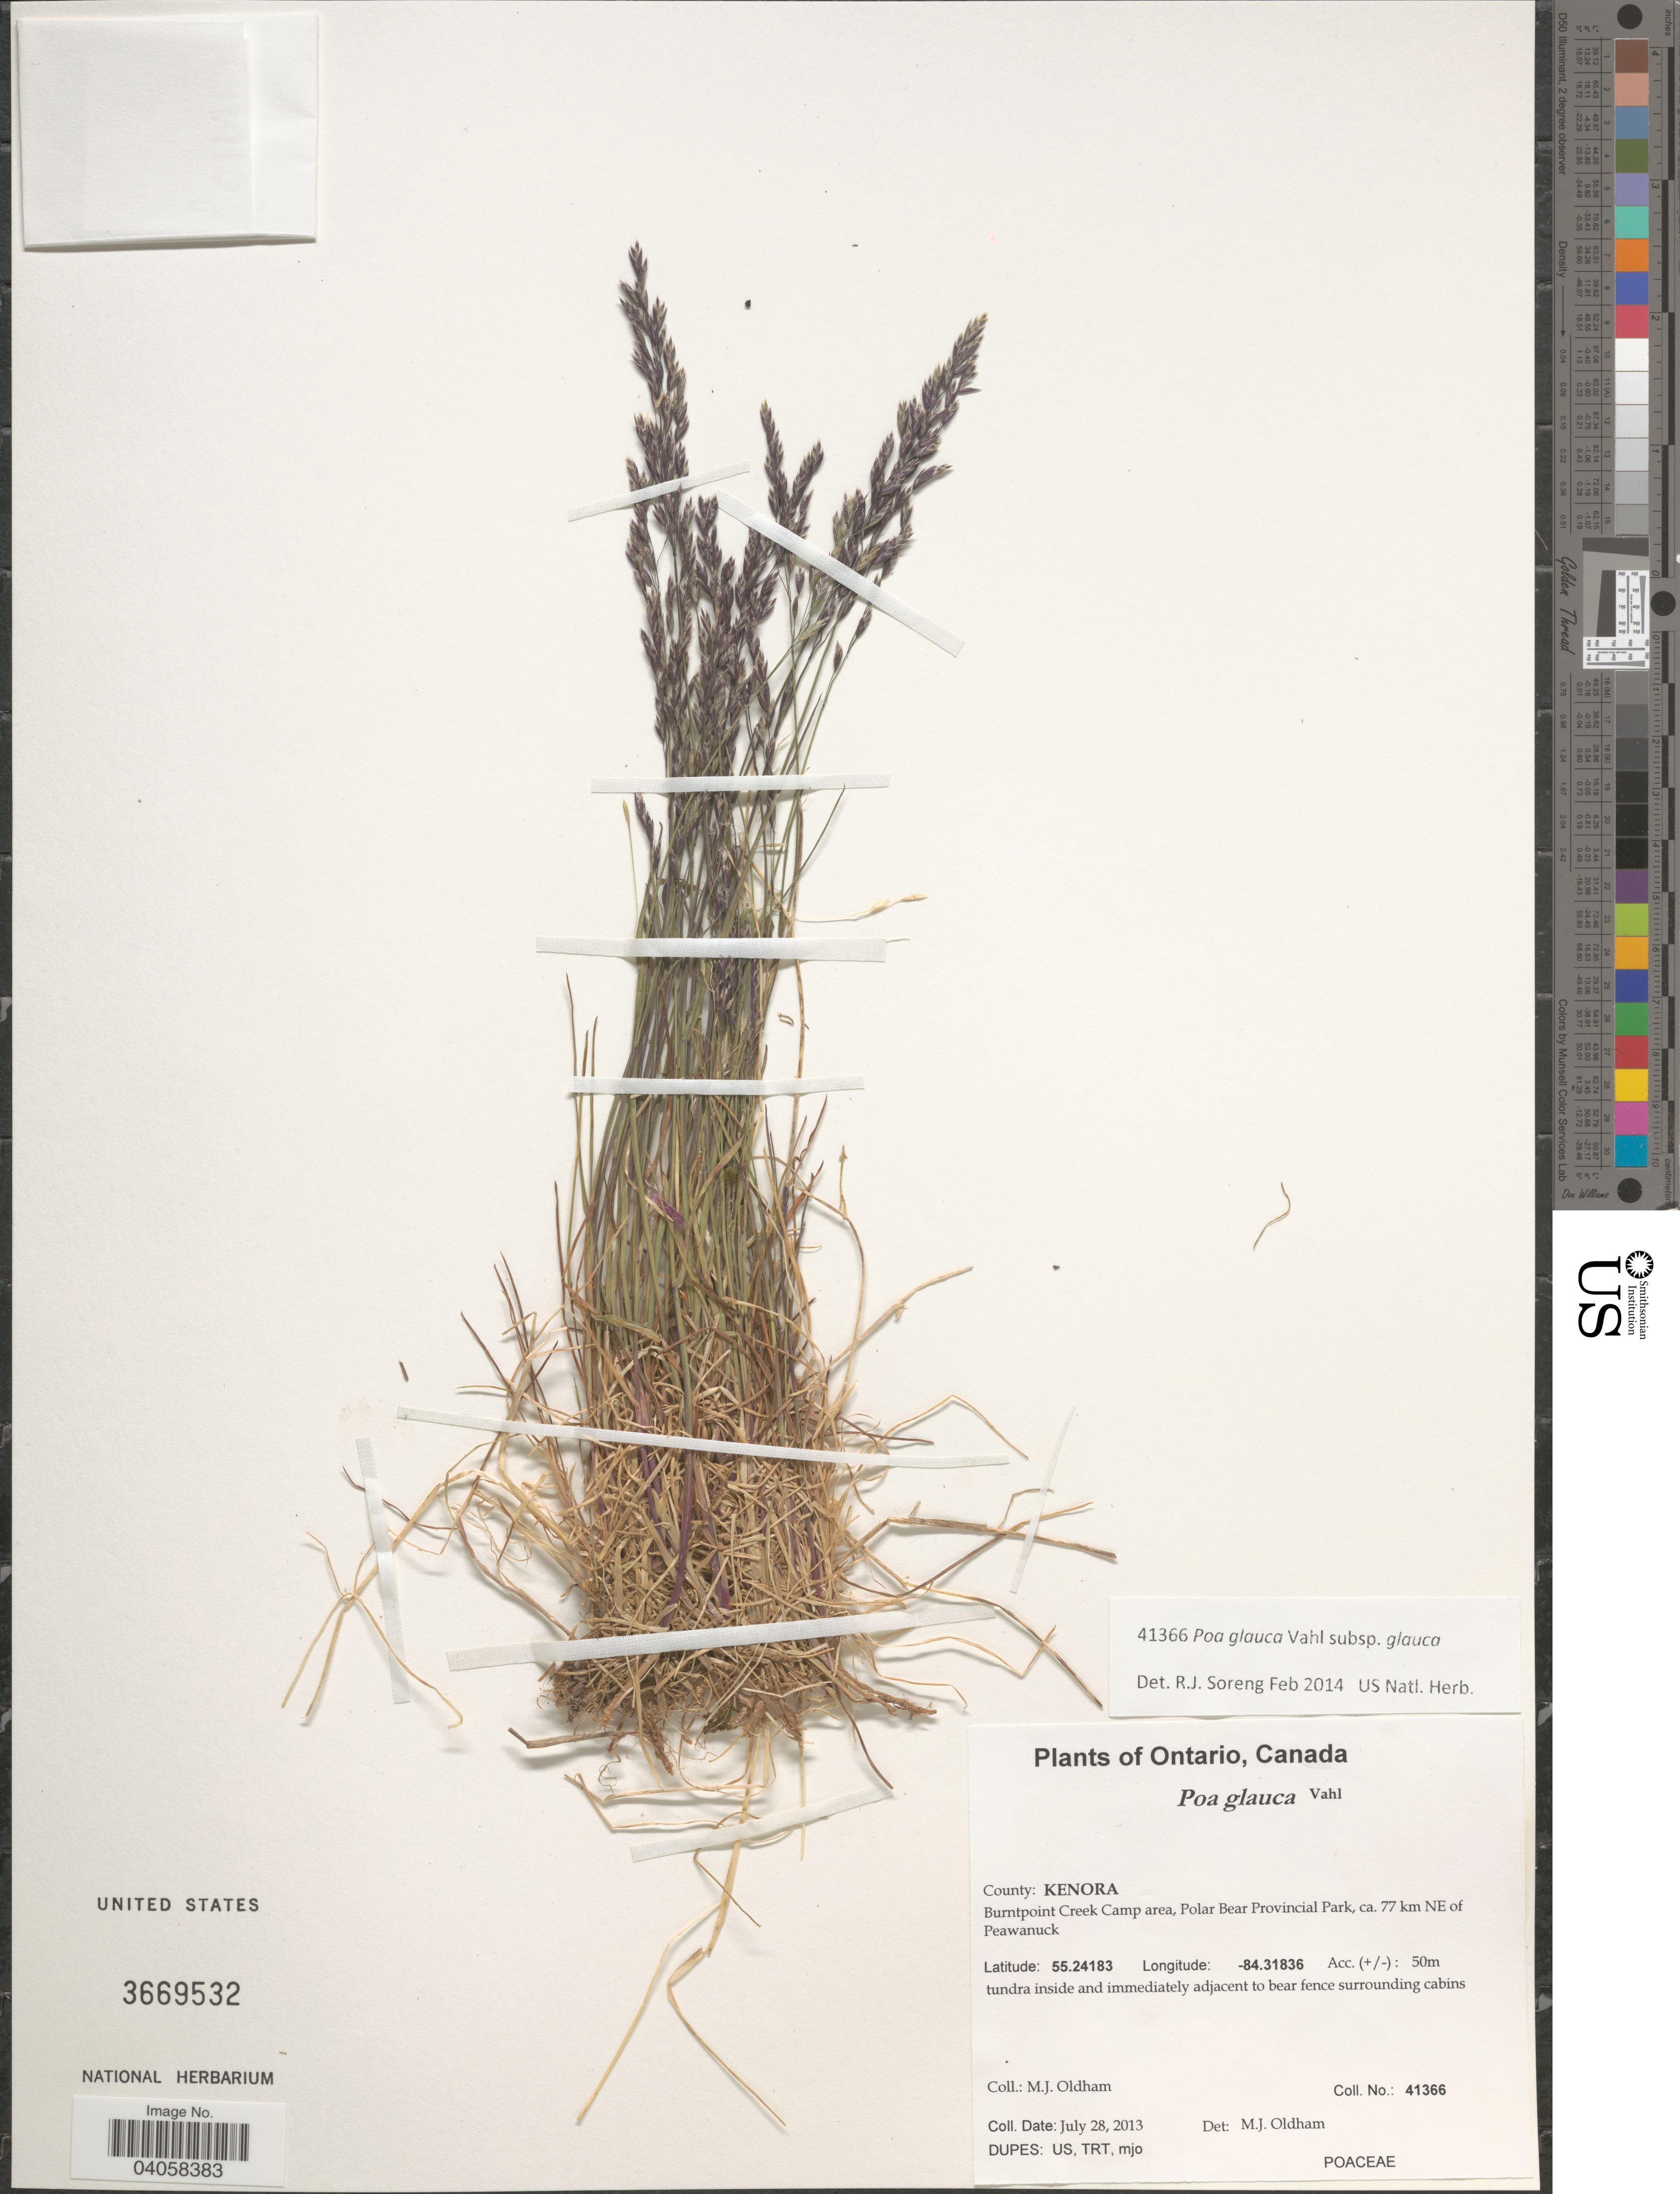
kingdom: Plantae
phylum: Tracheophyta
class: Liliopsida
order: Poales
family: Poaceae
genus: Poa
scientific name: Poa glauca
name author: Vahl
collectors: M. Oldham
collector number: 41366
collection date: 2013-07-28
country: Canada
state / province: Ontario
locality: County: Kenora. Burntpoint Creek Camp area, Polar Bear Provincial Park, ca. 77 km NE of Peawanuck. Tundra inside and immediately adjacent to bear fence surrounding cabins.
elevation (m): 50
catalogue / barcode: US 3669532